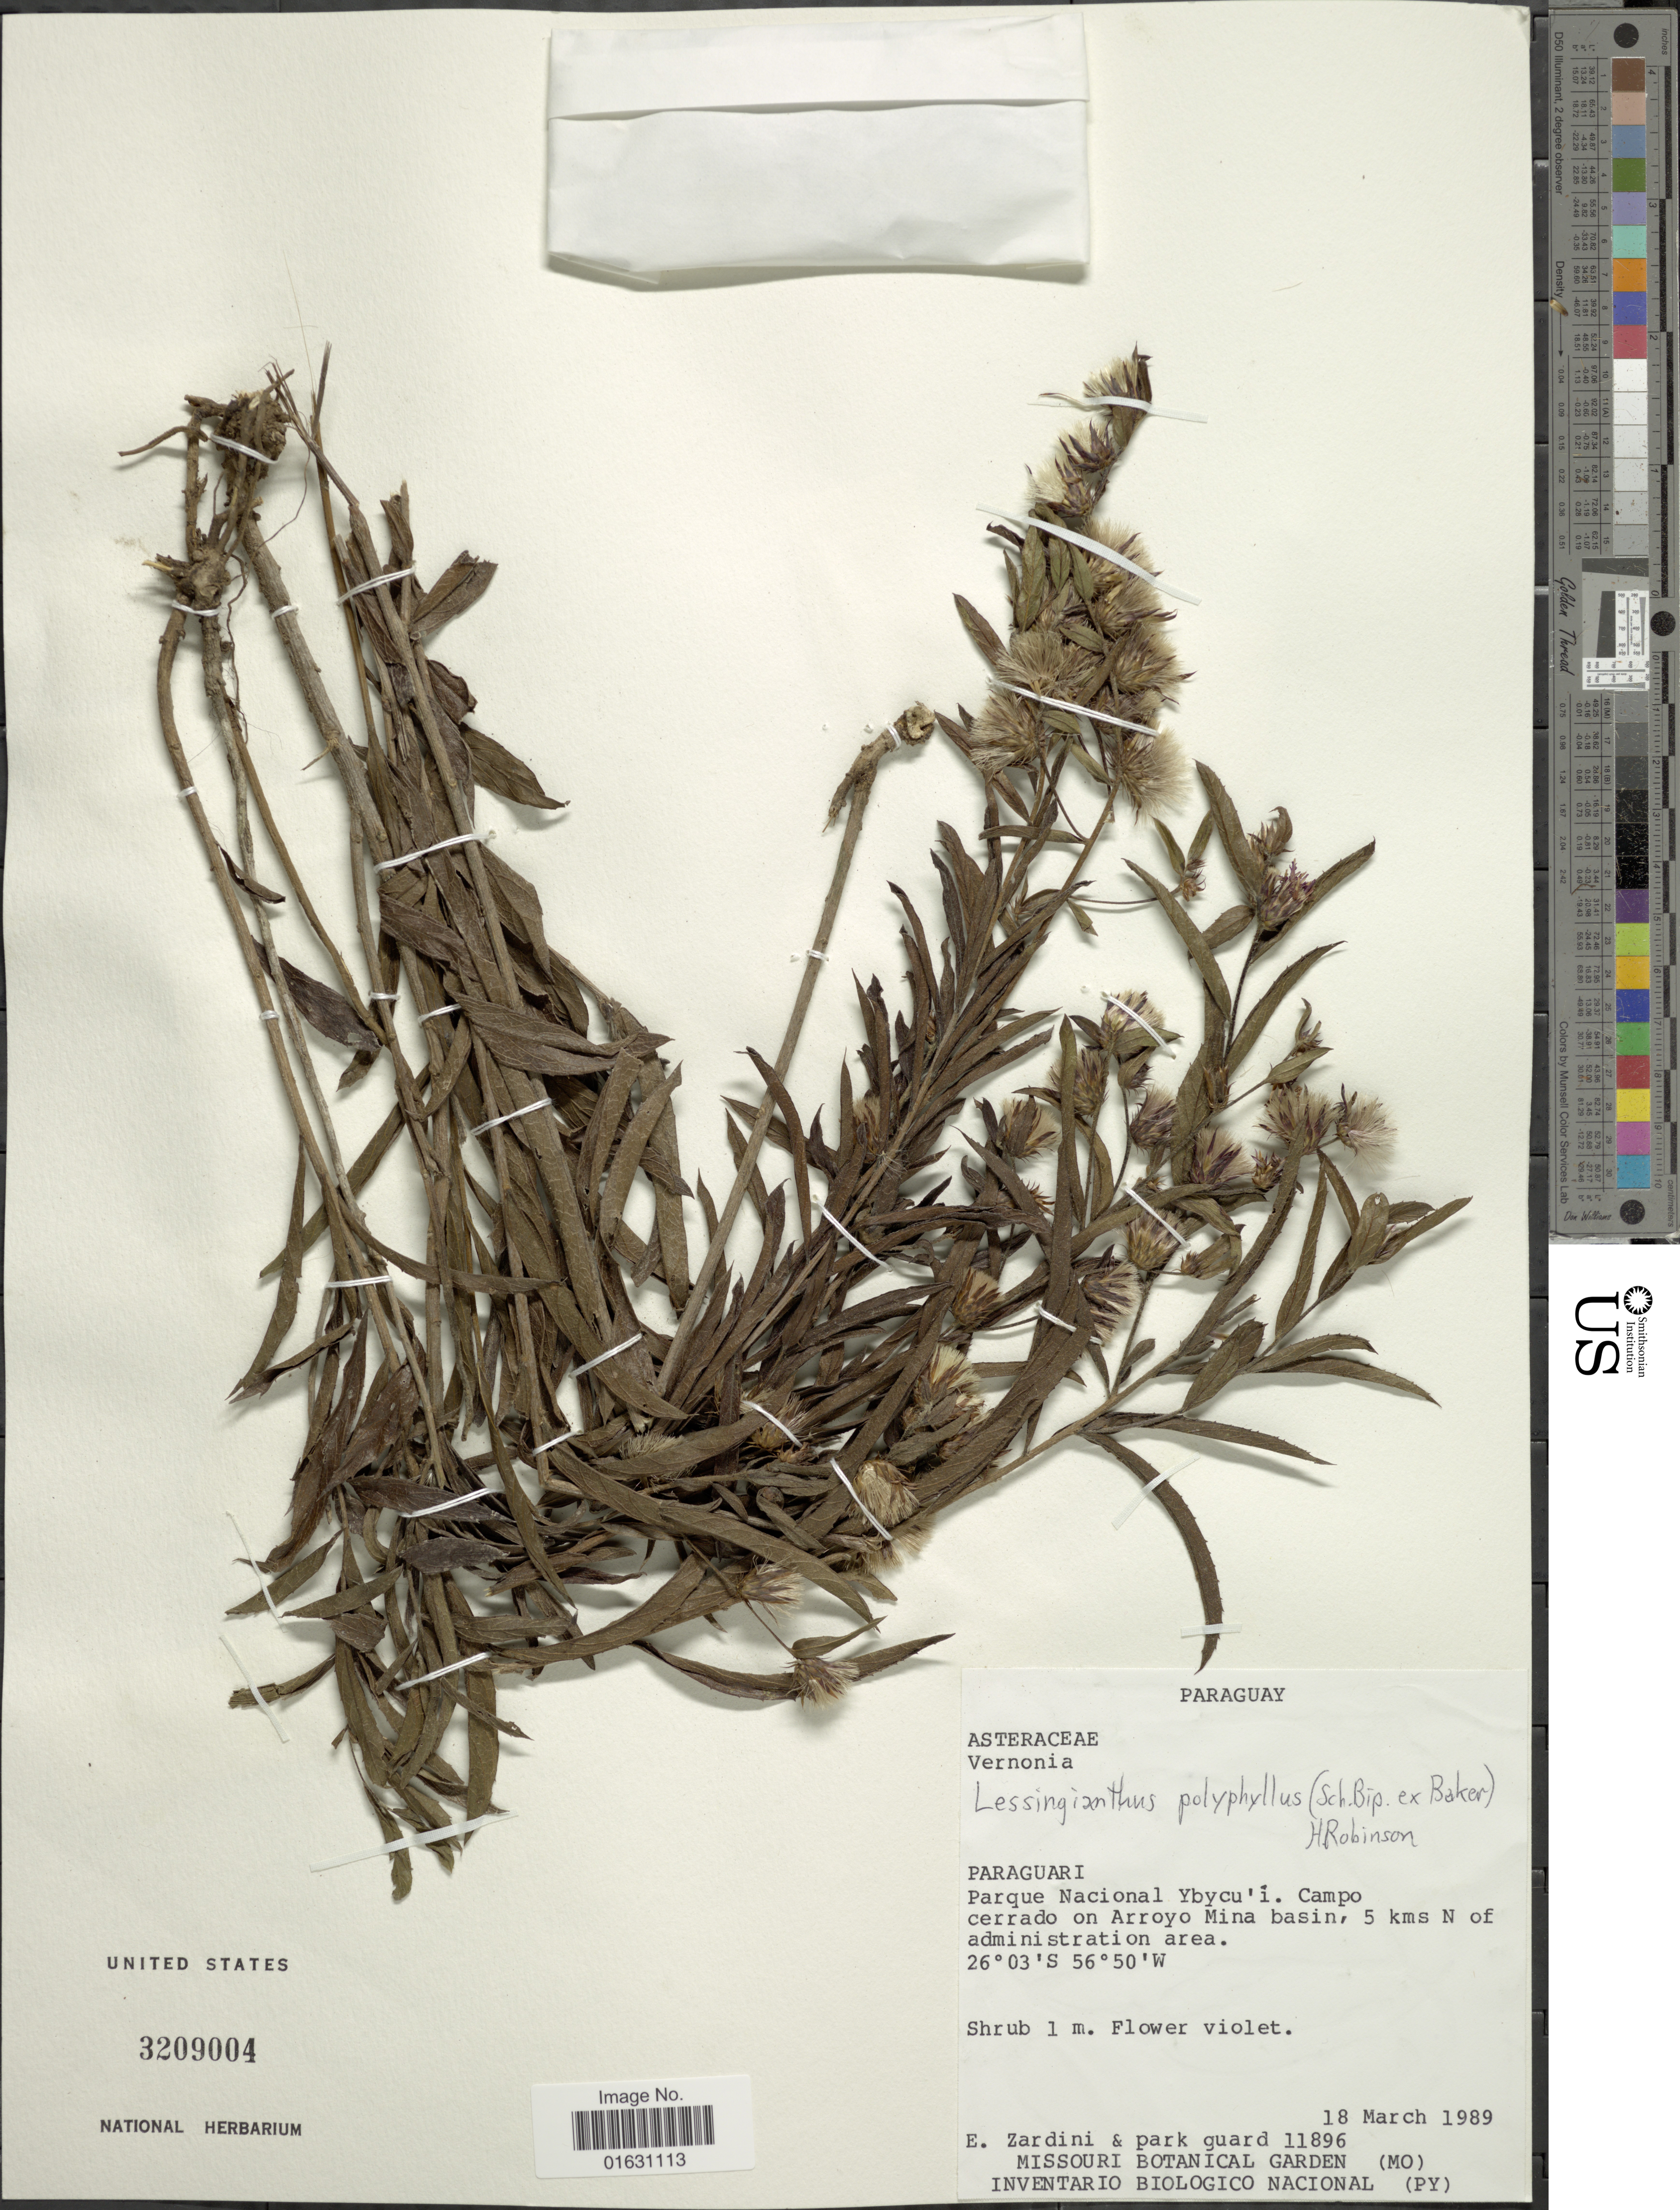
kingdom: Plantae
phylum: Tracheophyta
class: Magnoliopsida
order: Asterales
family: Asteraceae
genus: Lessingianthus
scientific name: Lessingianthus polyphyllus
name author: (Sch. Bip. ex Baker) H. Rob.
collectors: E. M. Zardini & et al.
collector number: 11896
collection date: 1989-03-11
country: Paraguay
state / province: Paraguari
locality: Paraguari, Parque Nacional Ybycu' i, Campo cerrado on Arroyo Mina Basin, 5 kms N of administration area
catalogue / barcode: US 3209004